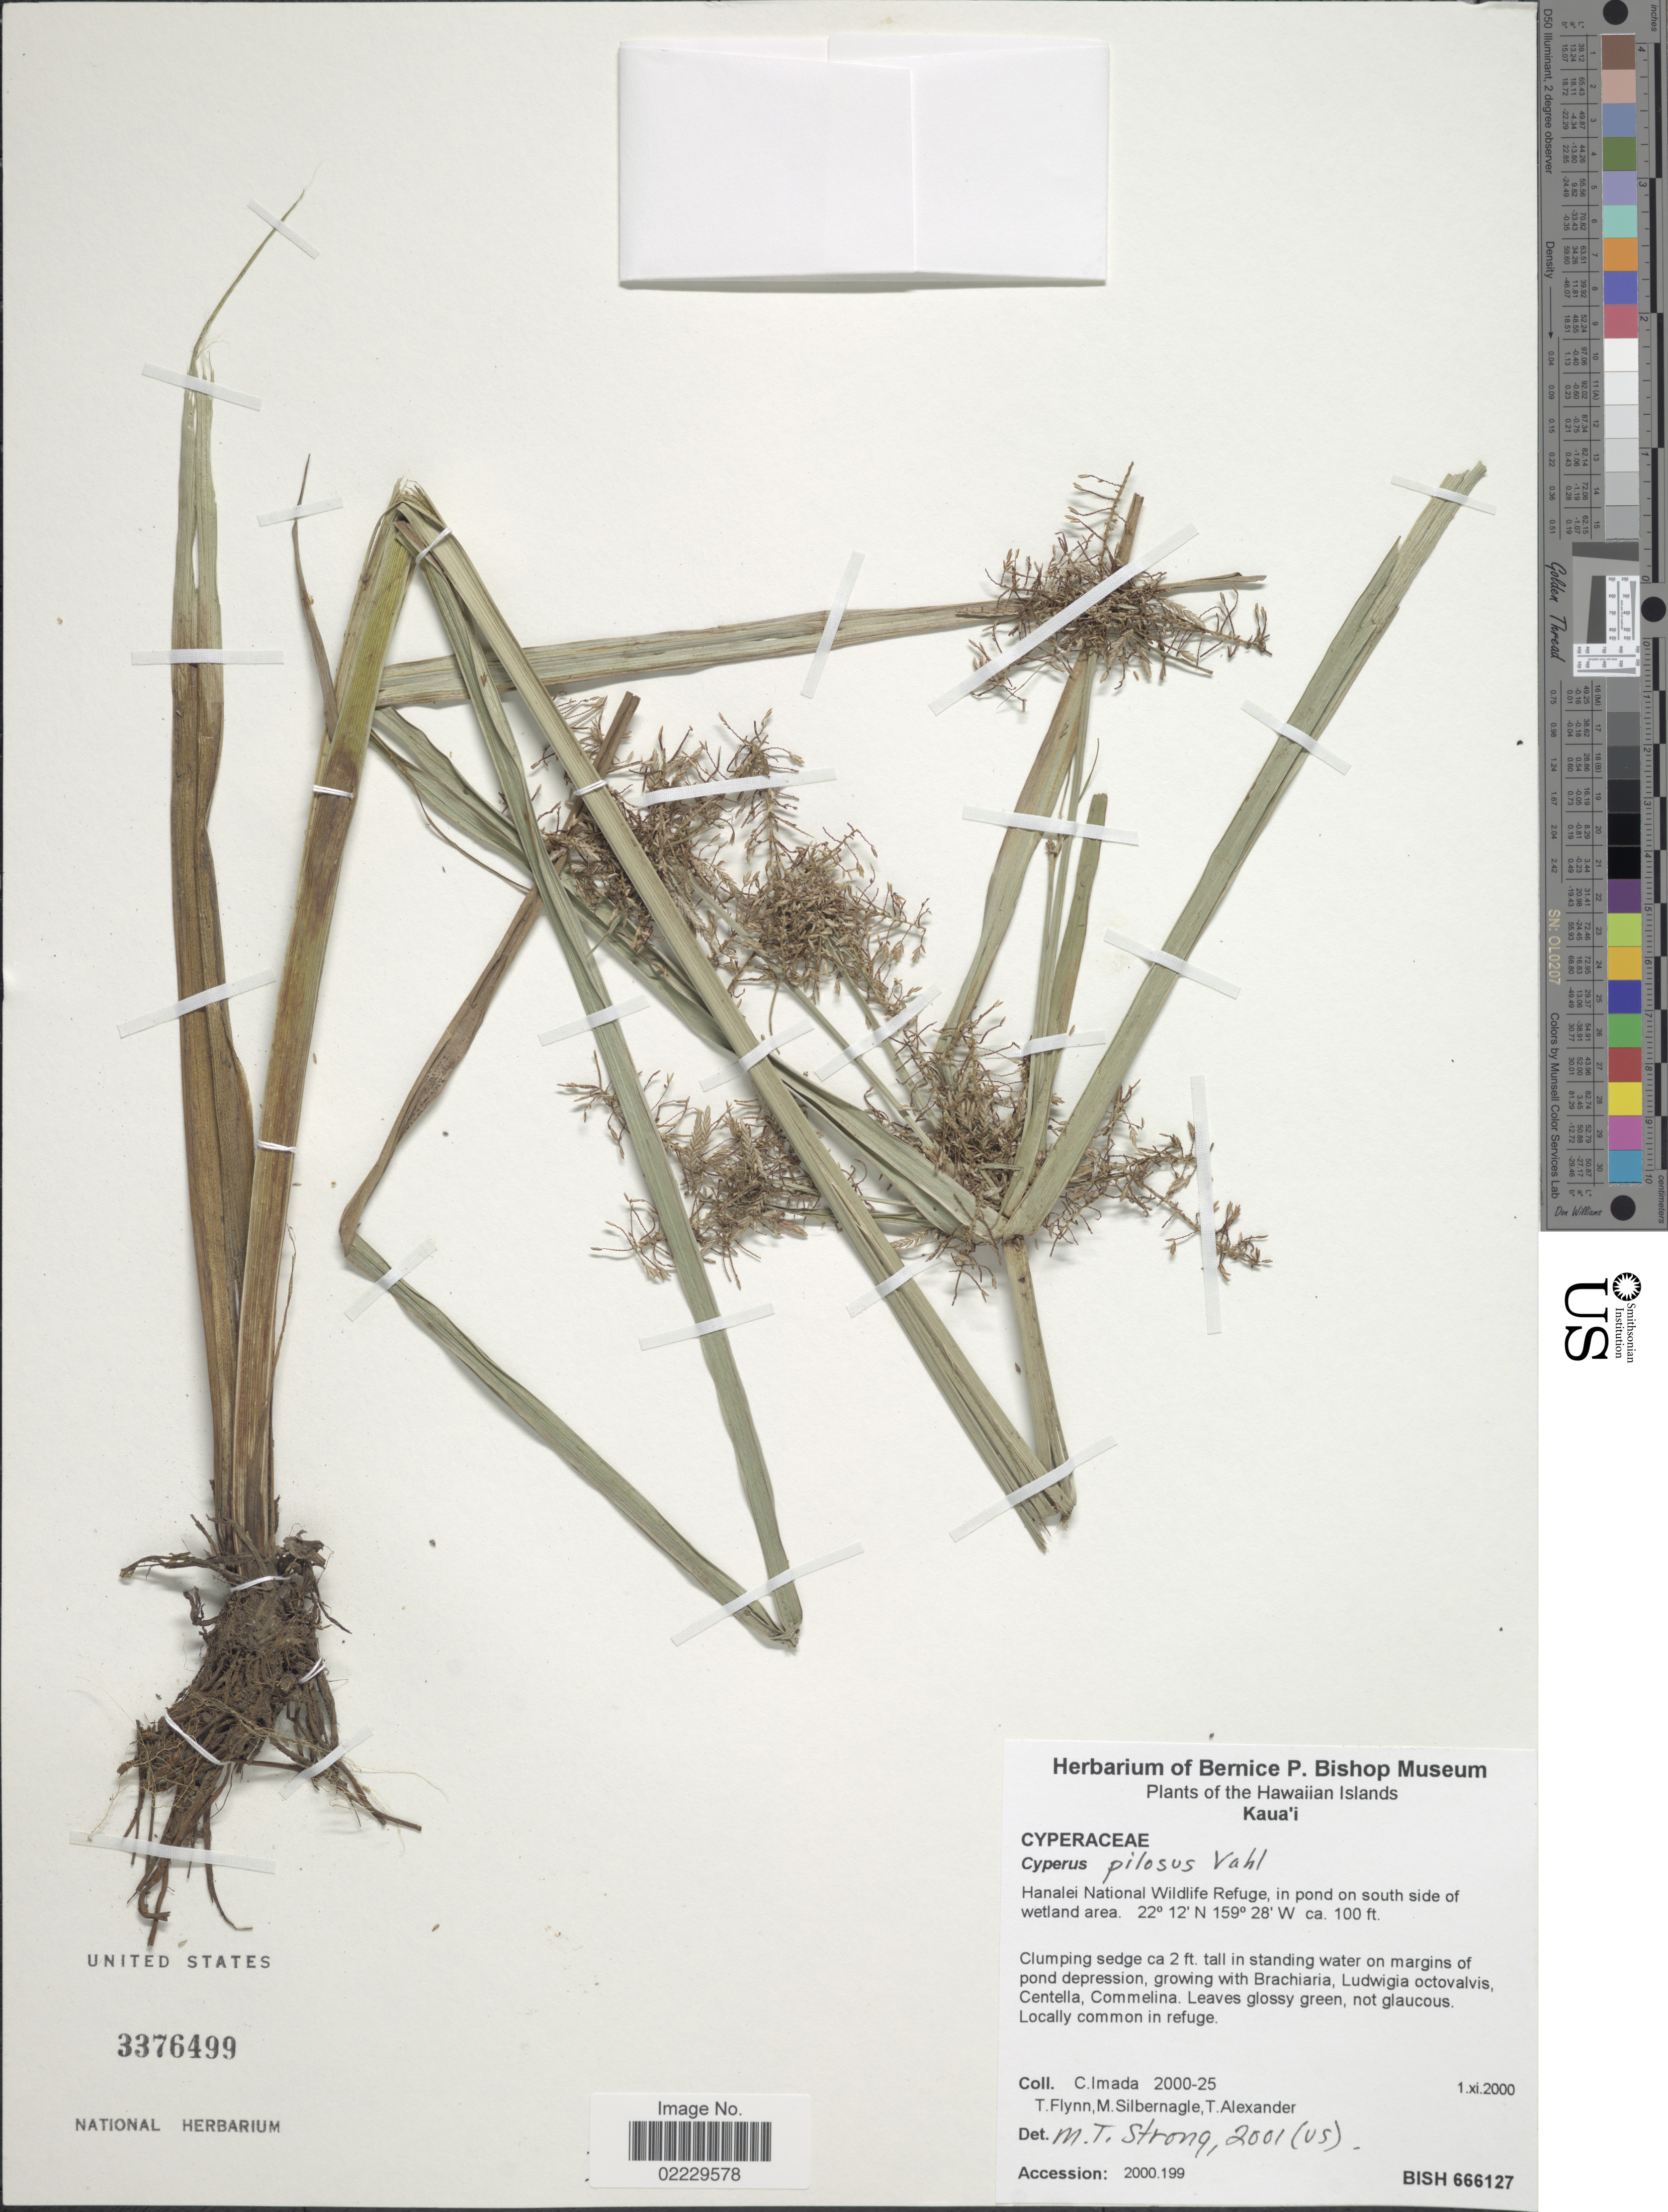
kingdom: Plantae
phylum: Tracheophyta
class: Liliopsida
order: Poales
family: Cyperaceae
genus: Cyperus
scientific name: Cyperus pilosus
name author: Vahl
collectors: C. Imada, T. Flynn, M. Silbernagle & T. Alexander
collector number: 2000-25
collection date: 2000-11-01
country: United States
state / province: Hawaii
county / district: Kauai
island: Kaua'i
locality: Hanalei National Wildlife Refuge. in pond on south side of wetland area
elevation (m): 30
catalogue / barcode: US 3376499